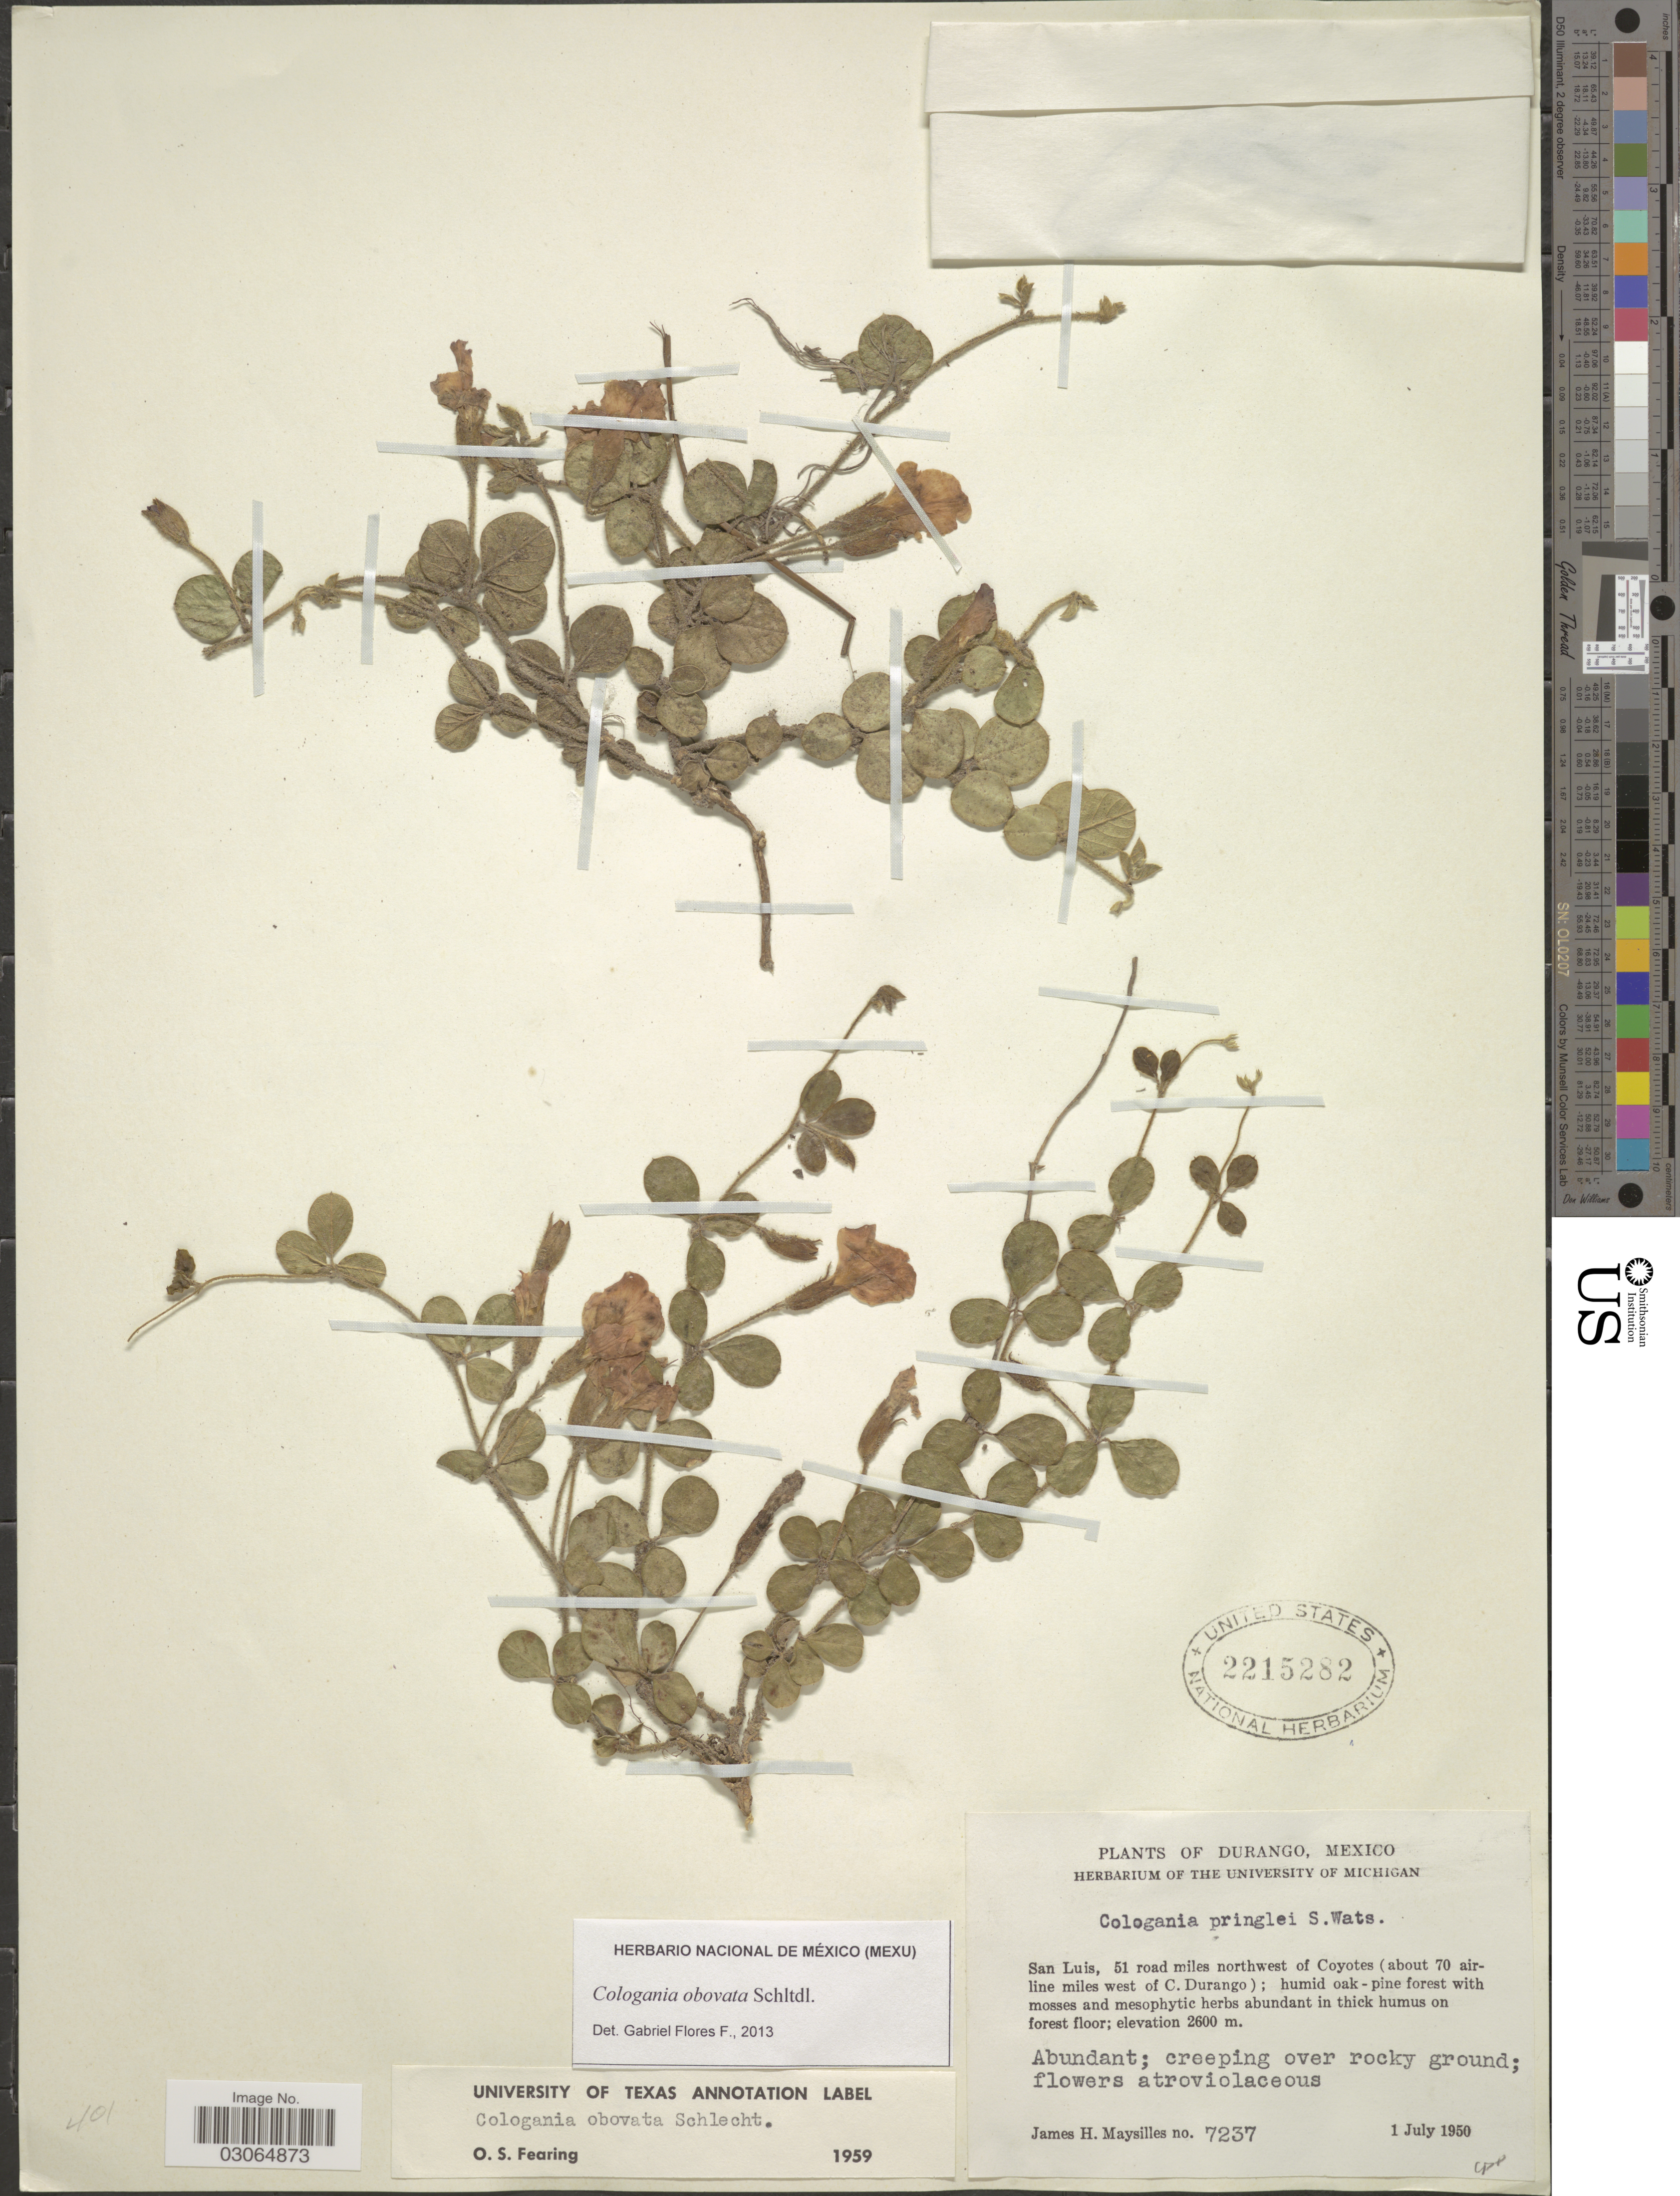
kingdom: Plantae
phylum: Tracheophyta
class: Magnoliopsida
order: Fabales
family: Fabaceae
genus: Cologania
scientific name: Cologania obovata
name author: Schltdl.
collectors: J. Maysilles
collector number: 7237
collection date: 1950-07-01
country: Mexico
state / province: Durango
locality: San Luis, 51 road miles northwest of Coyotes (about 70 airline miles west of C. Durango).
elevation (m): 2600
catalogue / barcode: US 2215282